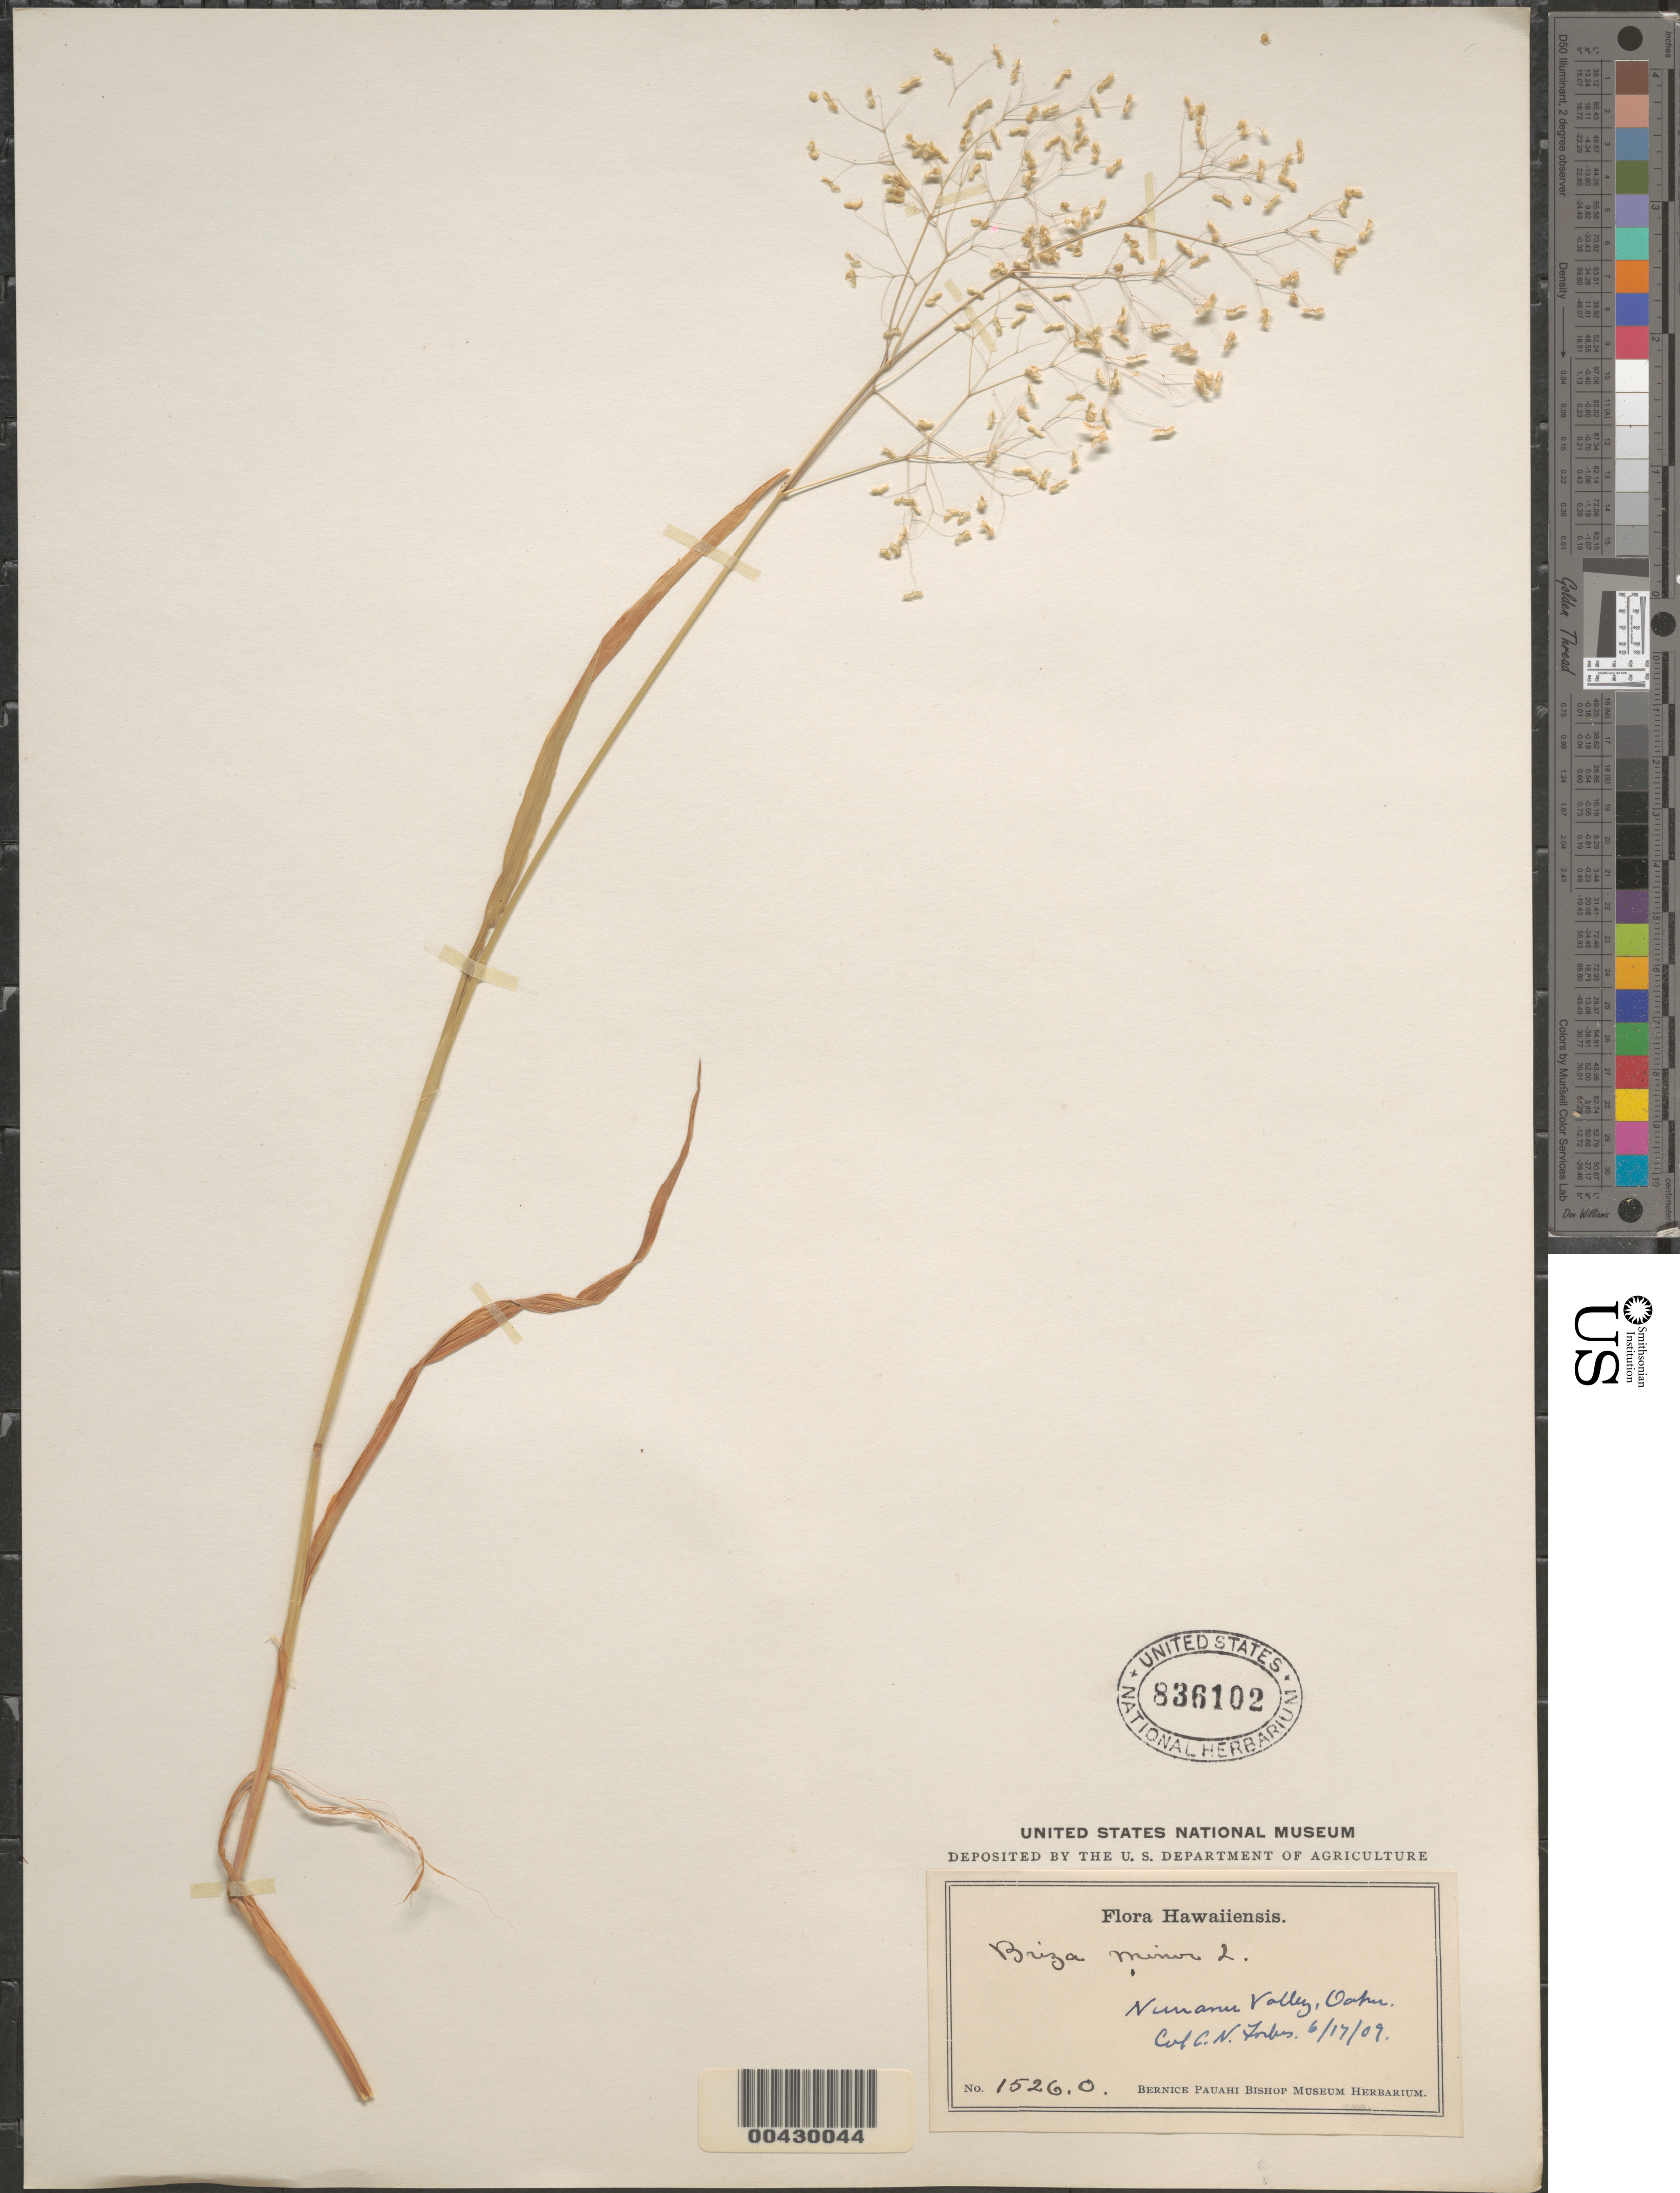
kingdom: Plantae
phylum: Tracheophyta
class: Liliopsida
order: Poales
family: Poaceae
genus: Briza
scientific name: Briza minor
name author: L.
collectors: C. N. Forbes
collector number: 1526.O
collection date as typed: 17 Jun 1909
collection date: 1909-06-17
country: United States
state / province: Hawaii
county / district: Honolulu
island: Oahu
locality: Nuuanu Valley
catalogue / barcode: US 836102